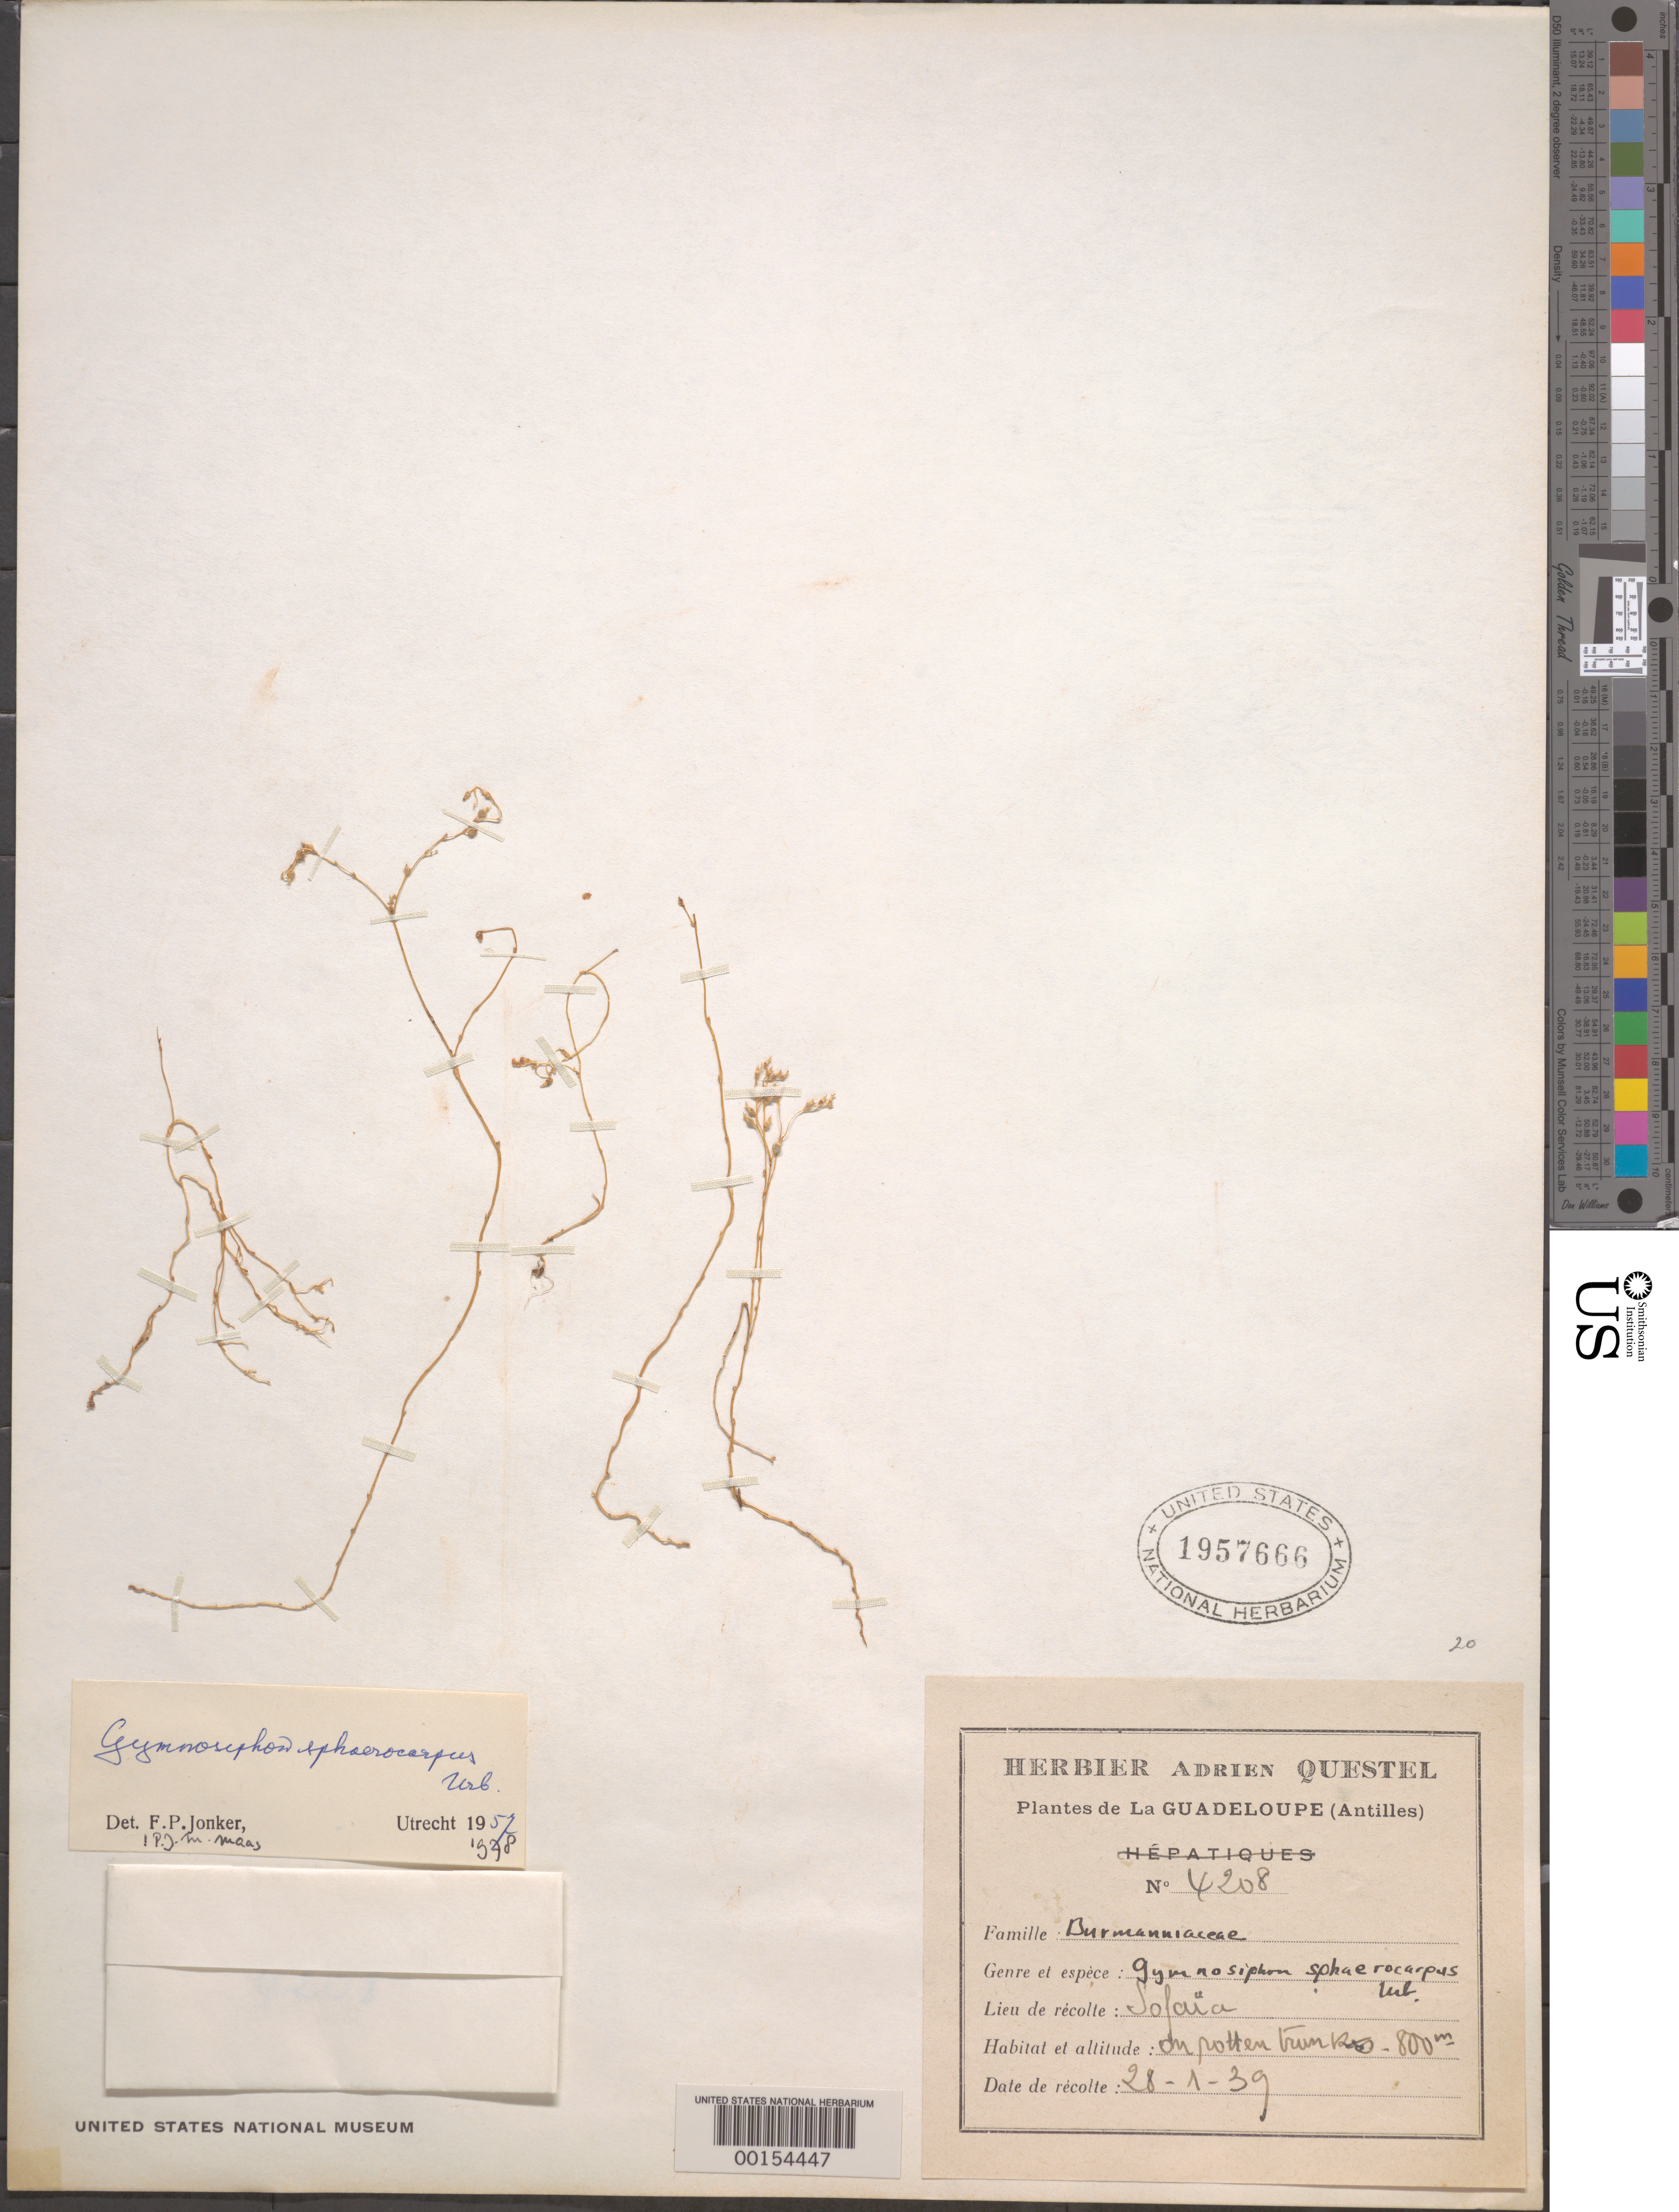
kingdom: Plantae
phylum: Tracheophyta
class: Liliopsida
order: Dioscoreales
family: Burmanniaceae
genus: Gymnosiphon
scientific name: Gymnosiphon sphaerocarpus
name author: Urb.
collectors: A. Questel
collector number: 4208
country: Guadeloupe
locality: Sofara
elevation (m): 800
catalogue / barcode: US 1957666